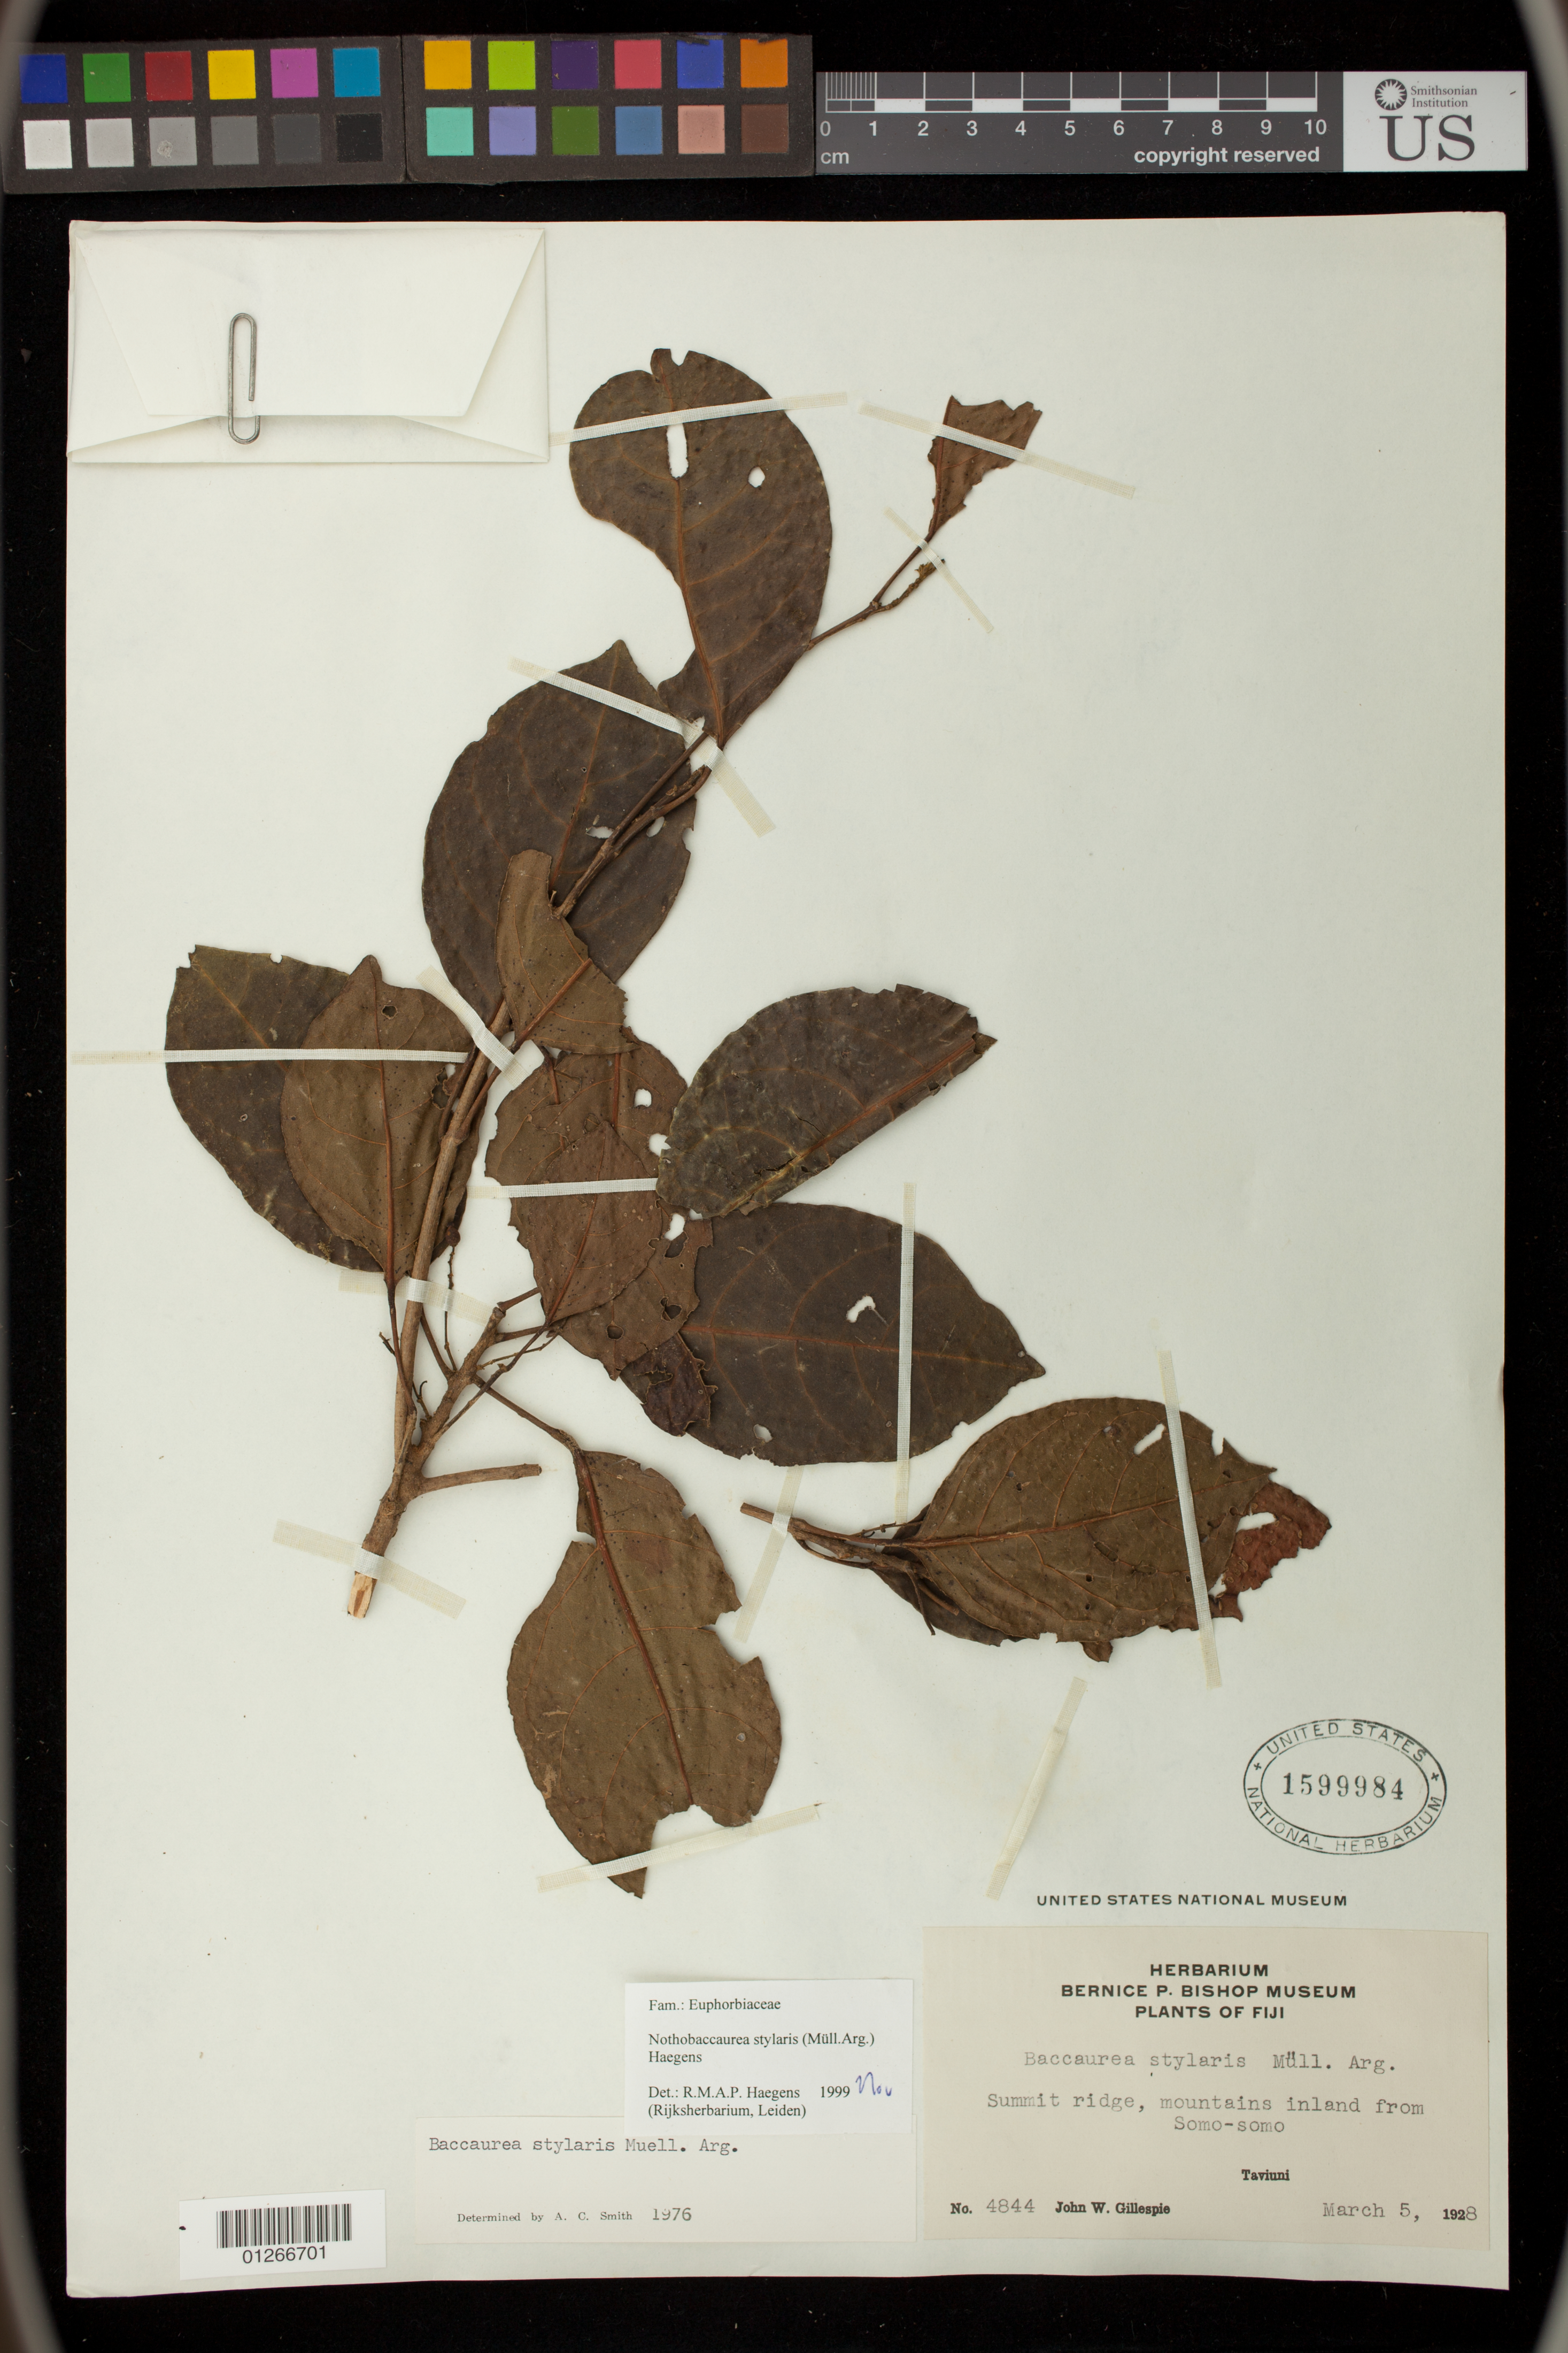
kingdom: Plantae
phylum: Tracheophyta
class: Magnoliopsida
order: Malpighiales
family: Phyllanthaceae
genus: Nothobaccaurea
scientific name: Nothobaccaurea stylaris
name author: (Müll. Arg.) Haegens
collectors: J. W. Gillespie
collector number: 4844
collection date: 1928-03-05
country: Fiji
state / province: Northern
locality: Taviuni. Summit ridge, mountains inland from Somo-somo.